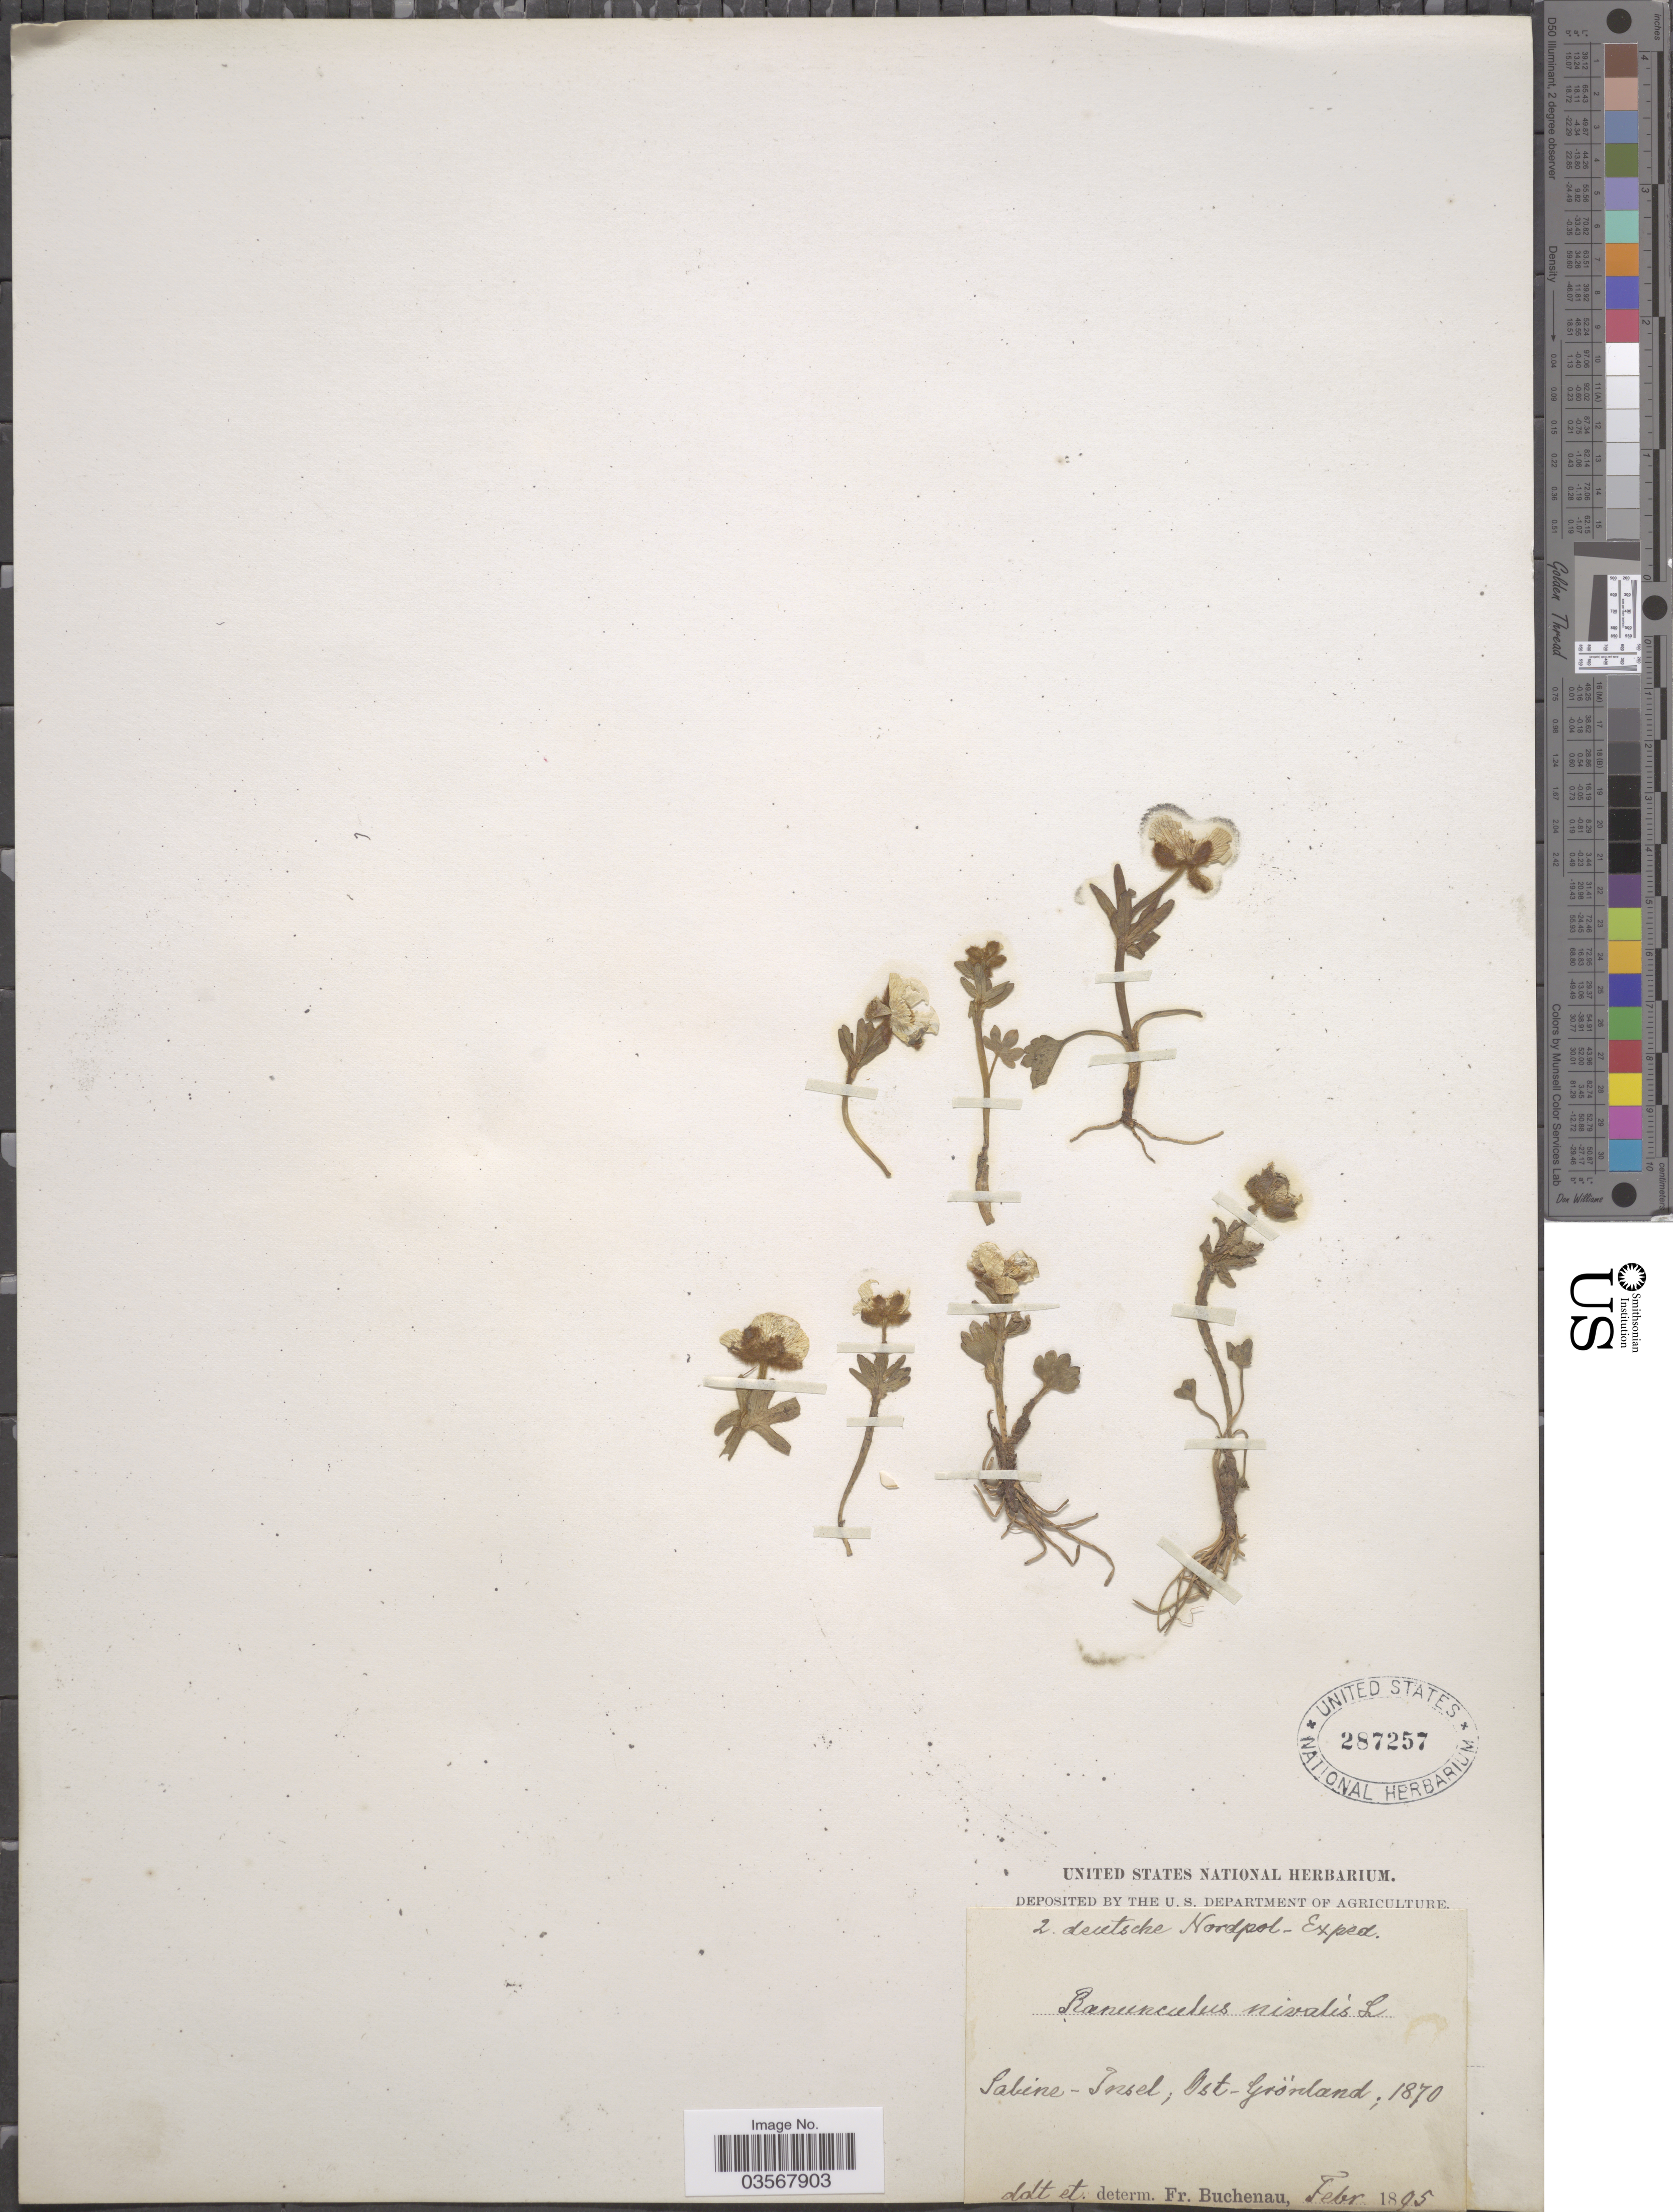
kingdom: Plantae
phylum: Tracheophyta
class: Magnoliopsida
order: Ranunculales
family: Ranunculaceae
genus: Ranunculus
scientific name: Ranunculus nivalis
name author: L.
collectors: F. Buchenau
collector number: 2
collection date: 1870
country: Greenland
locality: Sabine-Insel; Ost-Grönland.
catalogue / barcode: US 287257